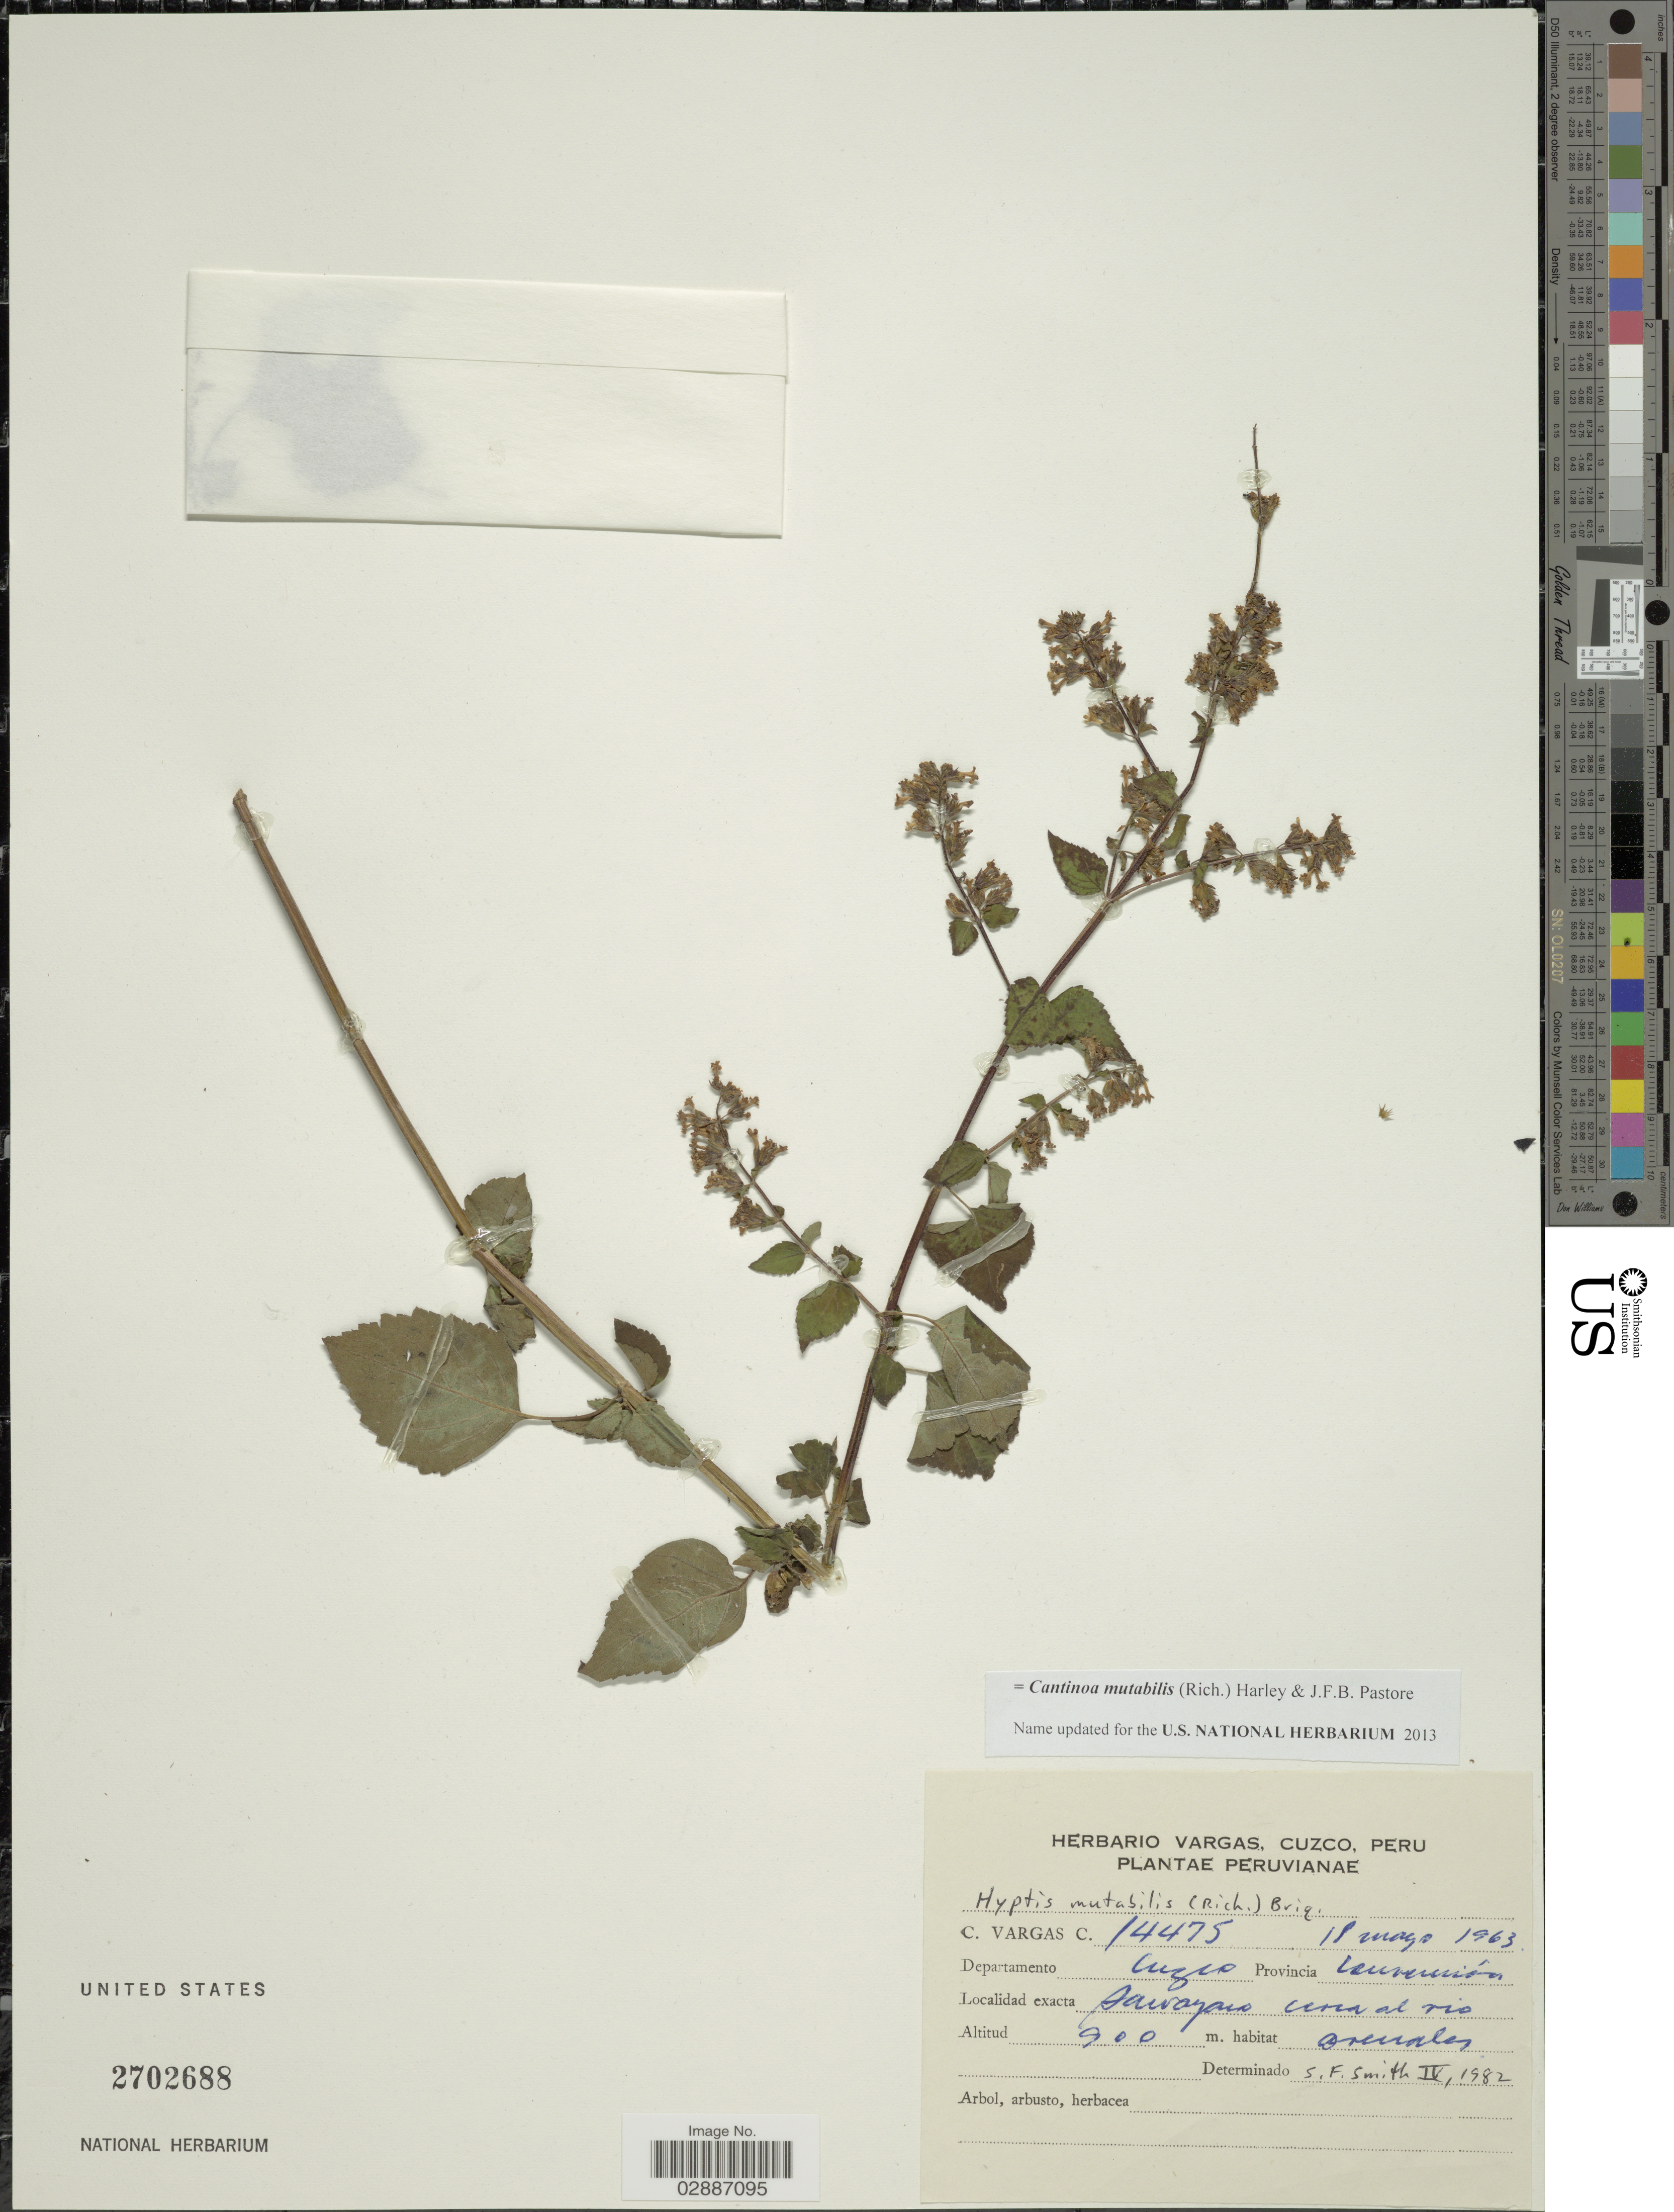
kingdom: Plantae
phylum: Tracheophyta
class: Magnoliopsida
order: Lamiales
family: Lamiaceae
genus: Cantinoa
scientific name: Cantinoa mutabilis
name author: (Epling) Harley & J.F.B. Pastore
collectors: C. Vargas Calderón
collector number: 14475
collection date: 1963-05-18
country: Peru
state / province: Cusco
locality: Sawayaco [Sahuayaco], cerca al río, Provincia Convención, Departamento Cuzco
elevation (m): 900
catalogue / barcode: US 2702688